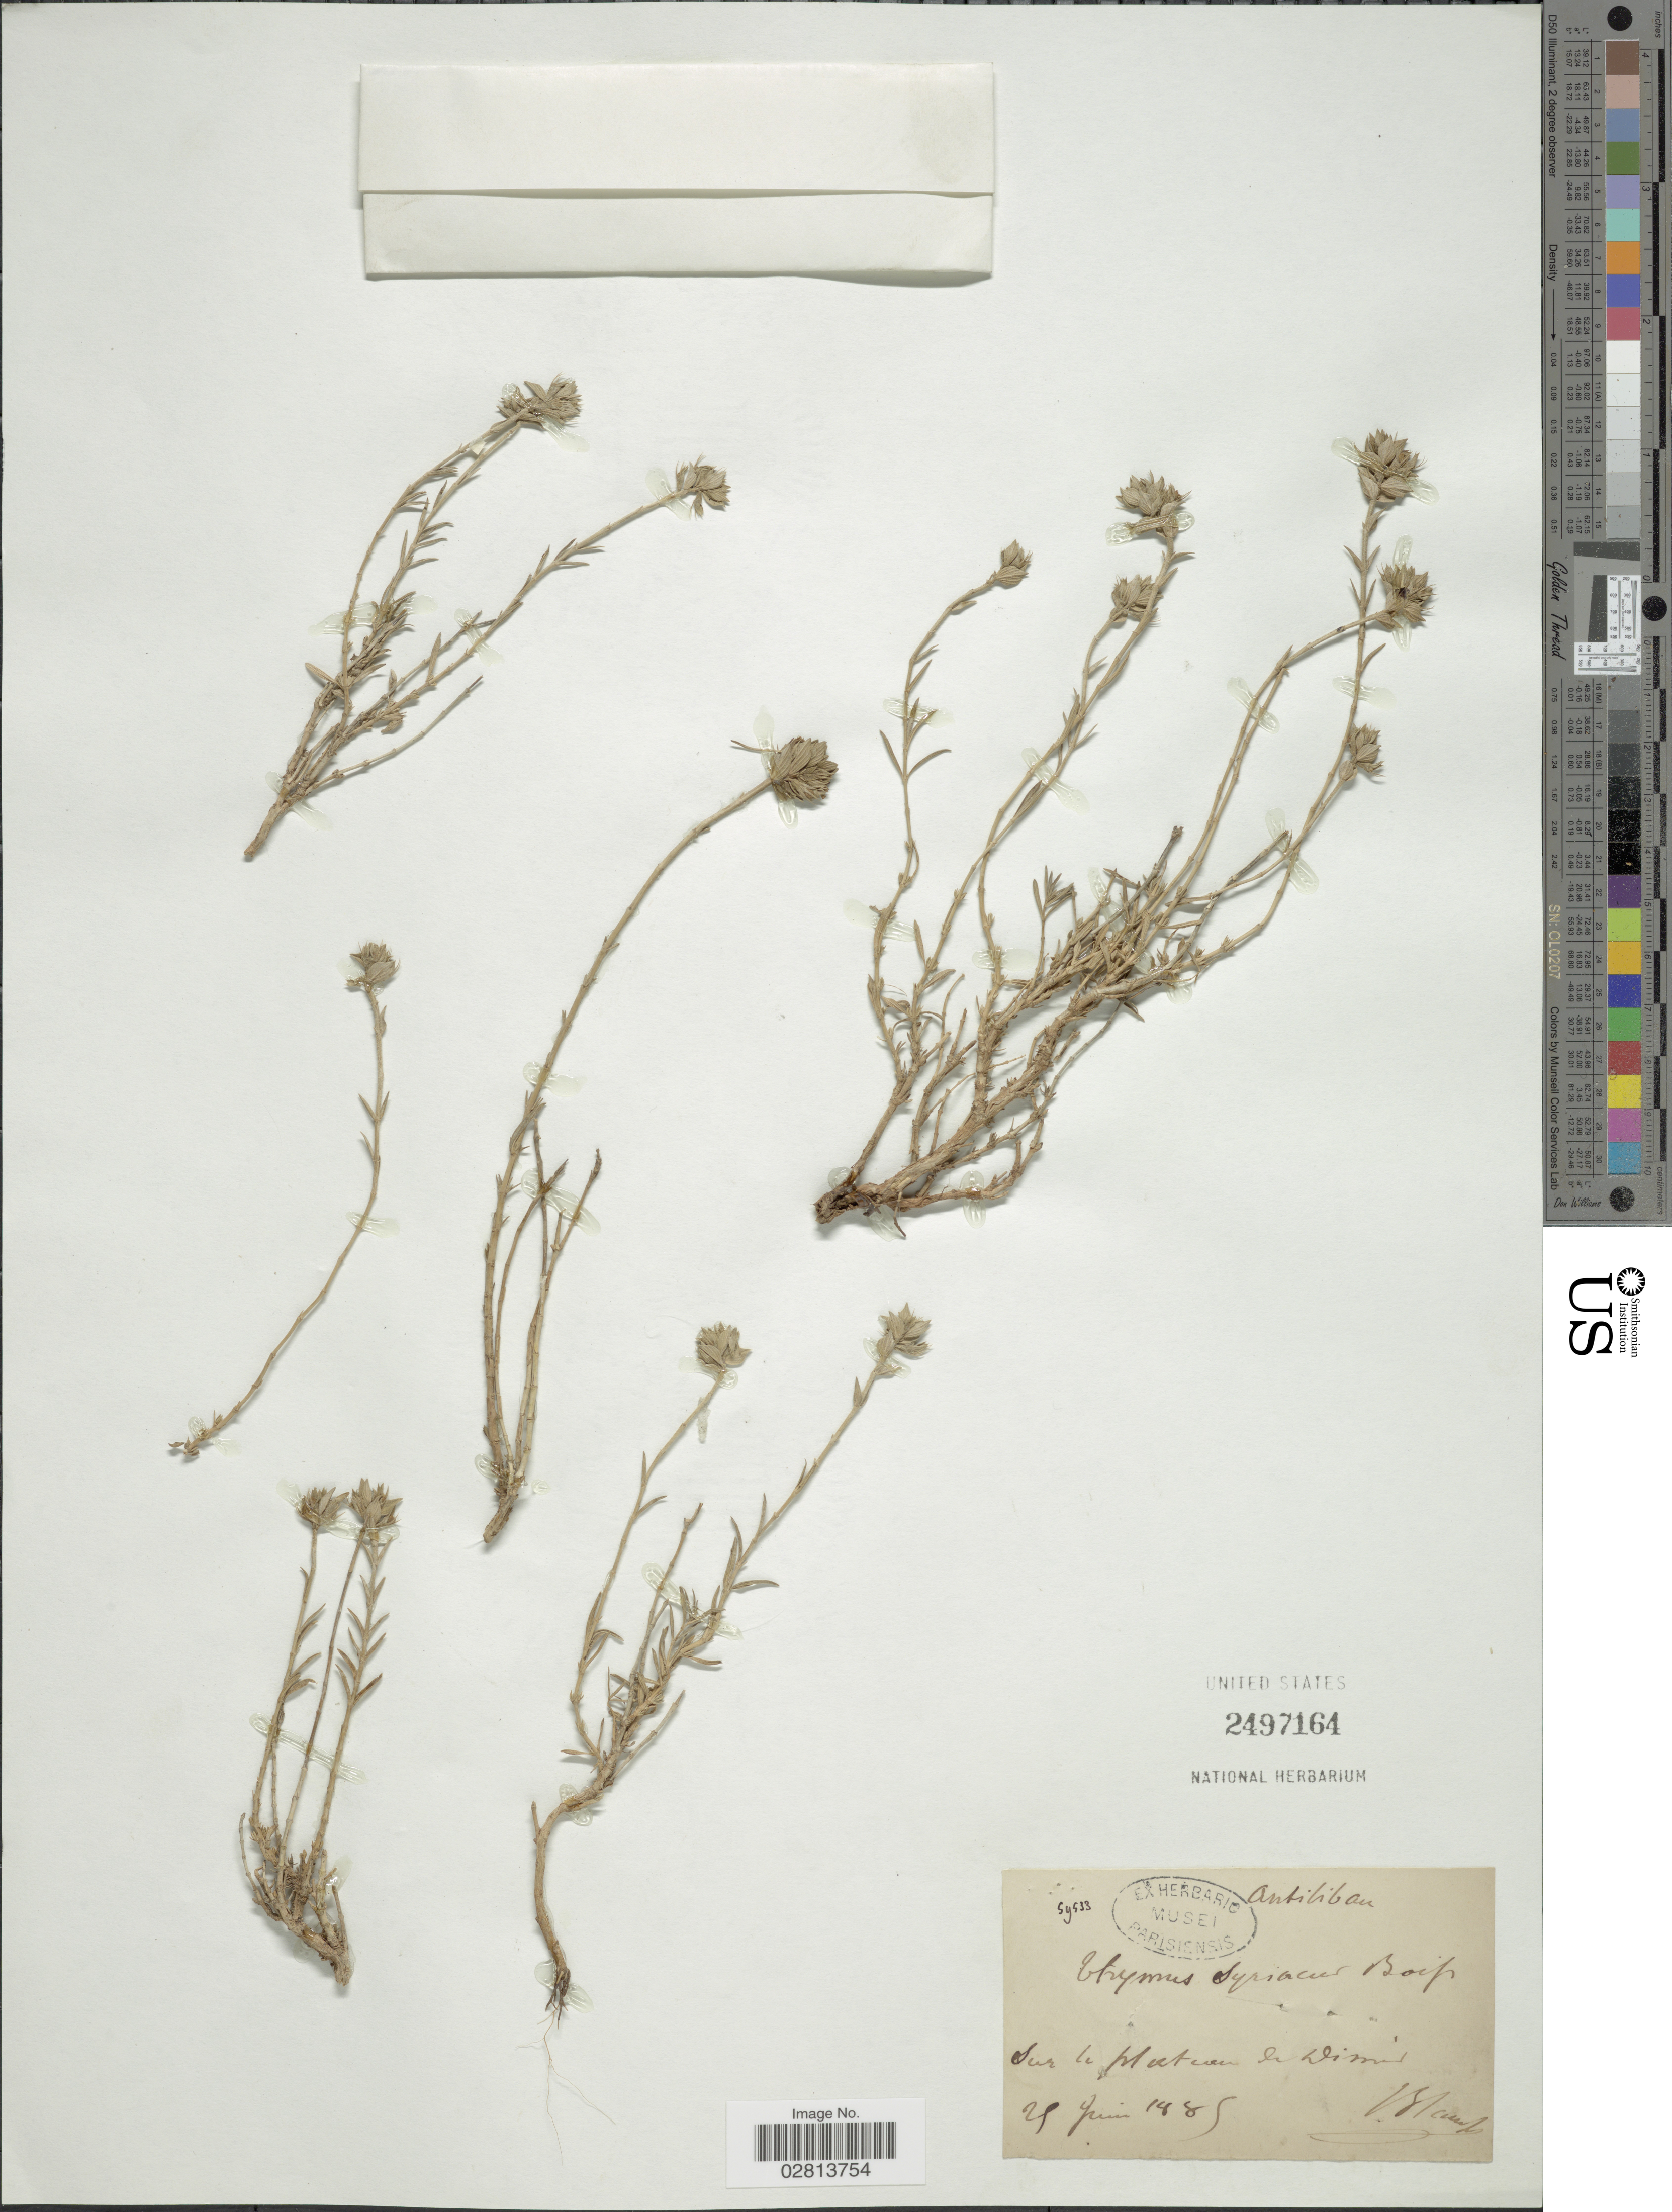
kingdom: Plantae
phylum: Tracheophyta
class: Magnoliopsida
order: Lamiales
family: Lamiaceae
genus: Thymus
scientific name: Thymus syriacus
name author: Boiss.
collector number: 59533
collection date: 1885-06-25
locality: Sur le plateau de Dimir [interpreted]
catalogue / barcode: US 2497164